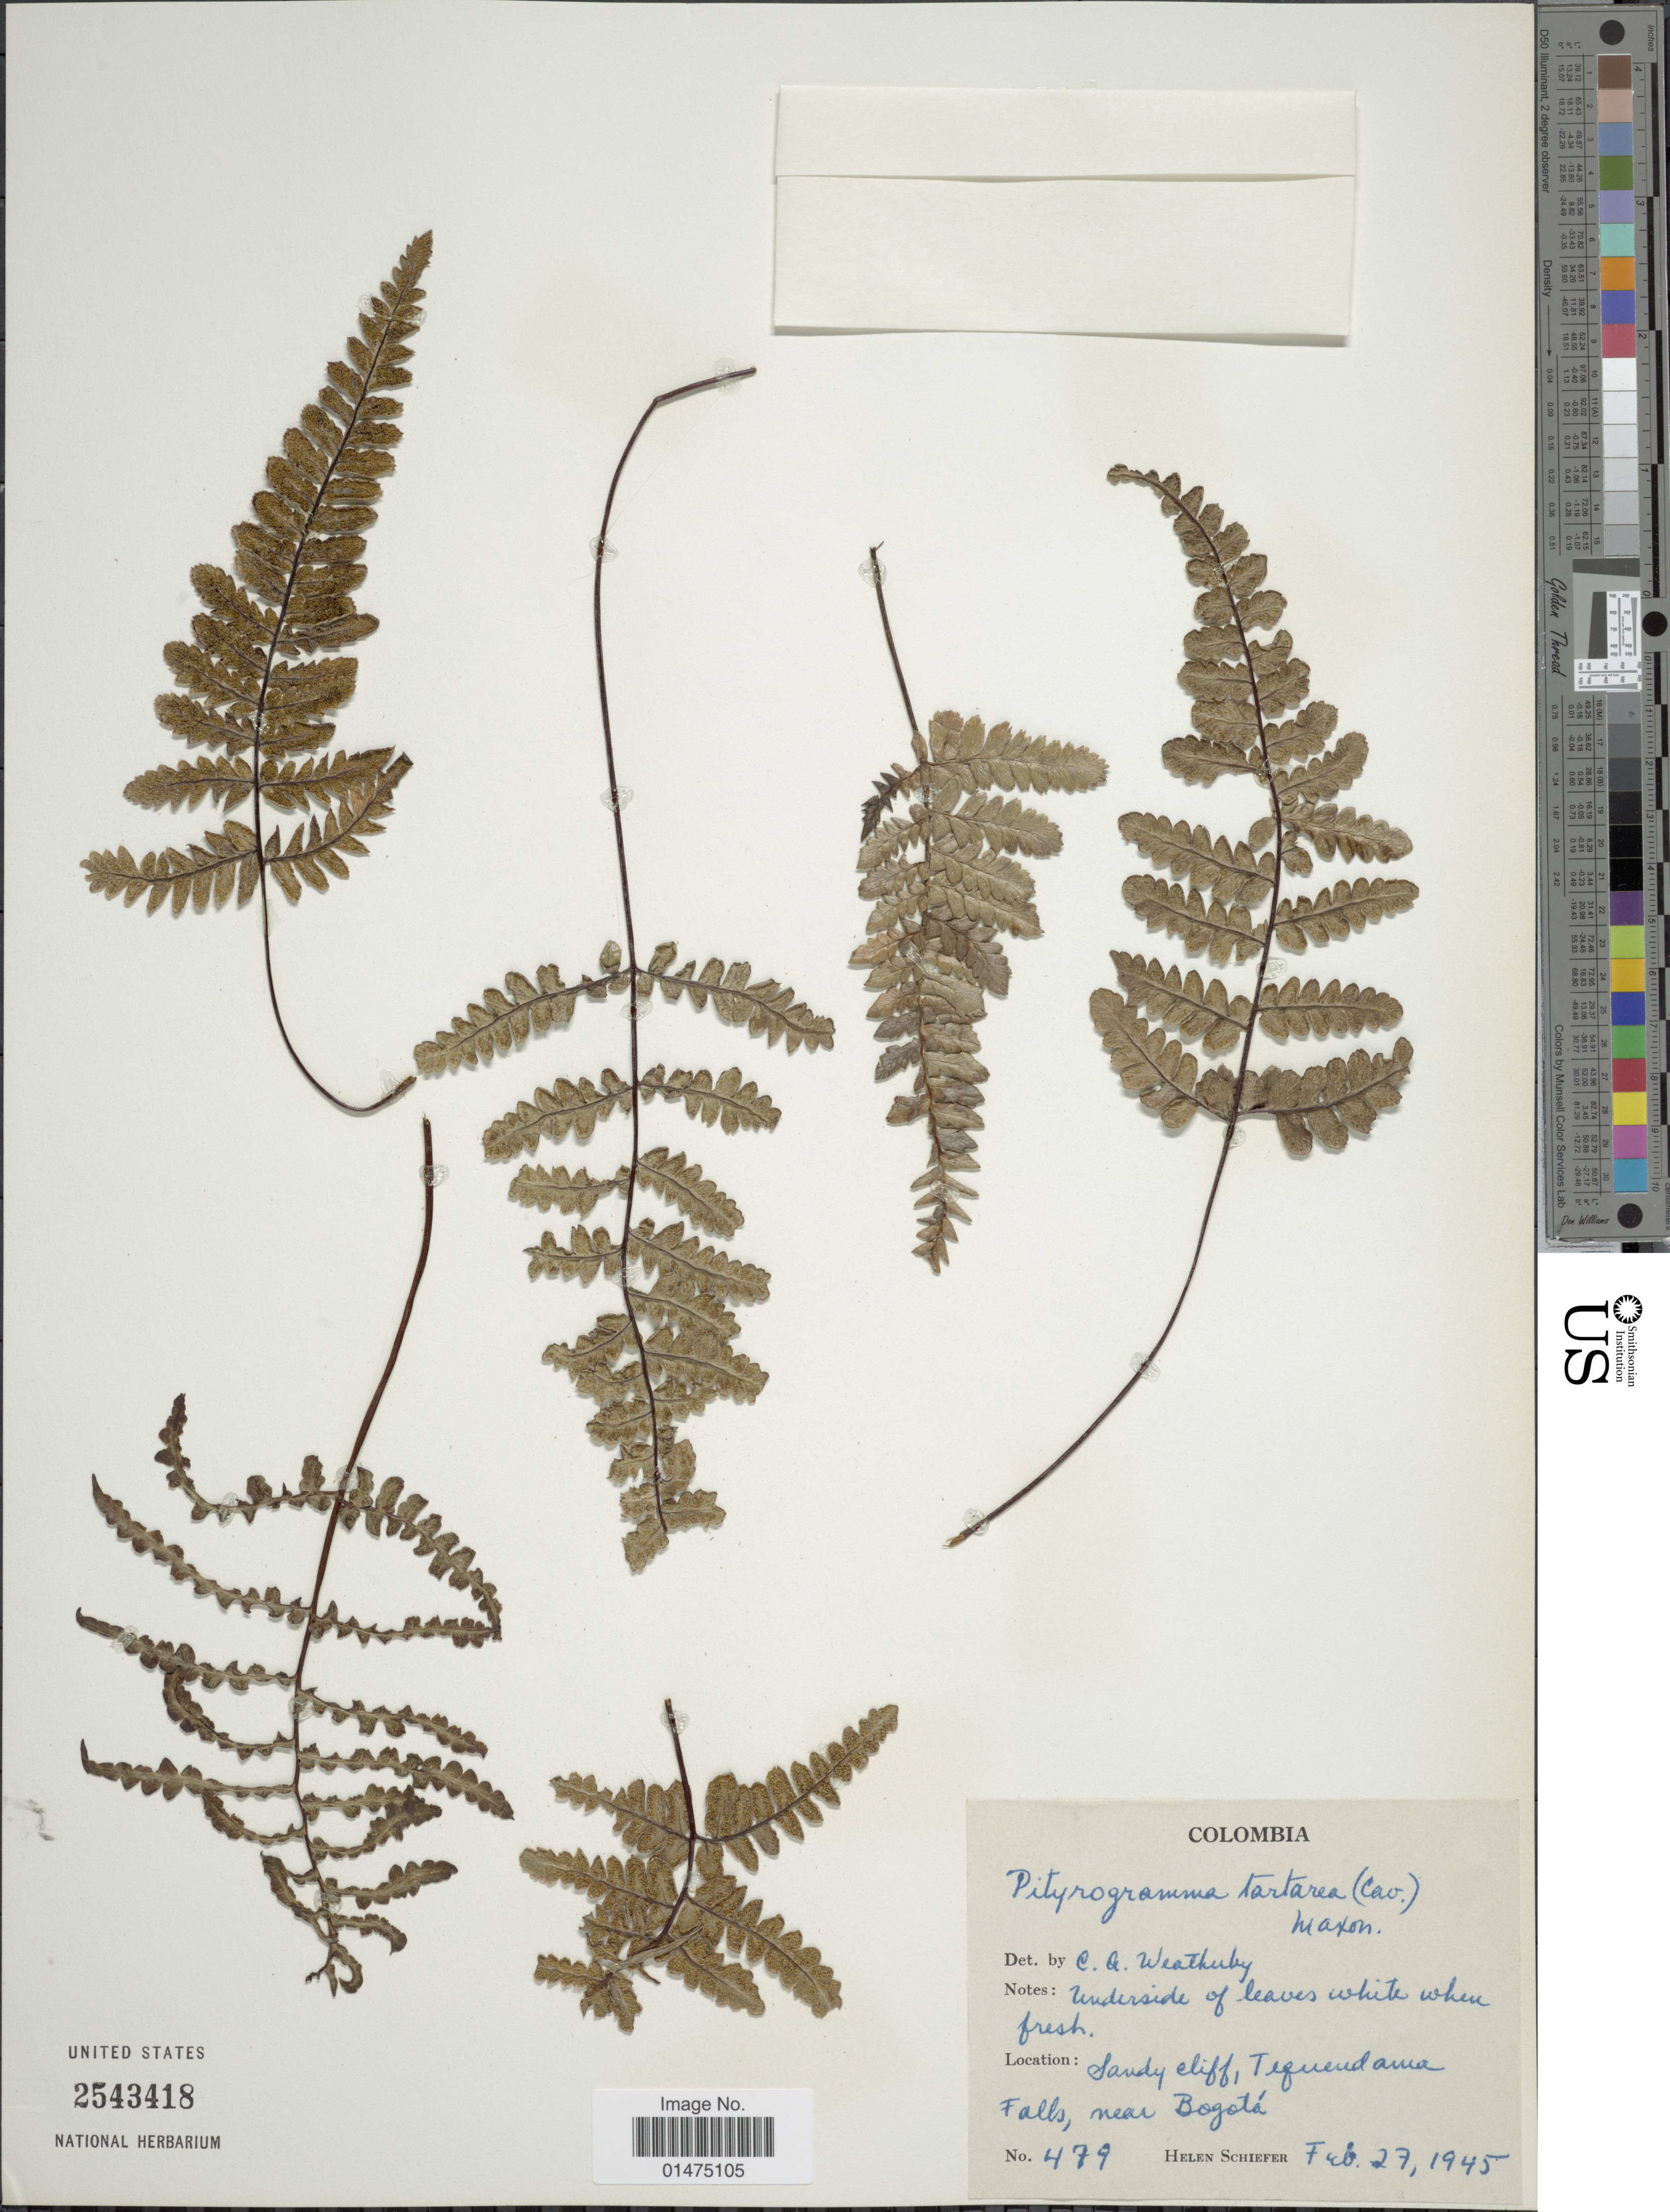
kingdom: Plantae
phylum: Tracheophyta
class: Polypodiopsida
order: Polypodiales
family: Pteridaceae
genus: Pityrogramma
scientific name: Pityrogramma tartarea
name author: (Cav.) Maxon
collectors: H. Schiefer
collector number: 479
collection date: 1945-02-27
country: Colombia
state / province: Bogota D.C.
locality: Sandy eliff, Tezuezedaua Falls, near Bogota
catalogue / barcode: US 2543418